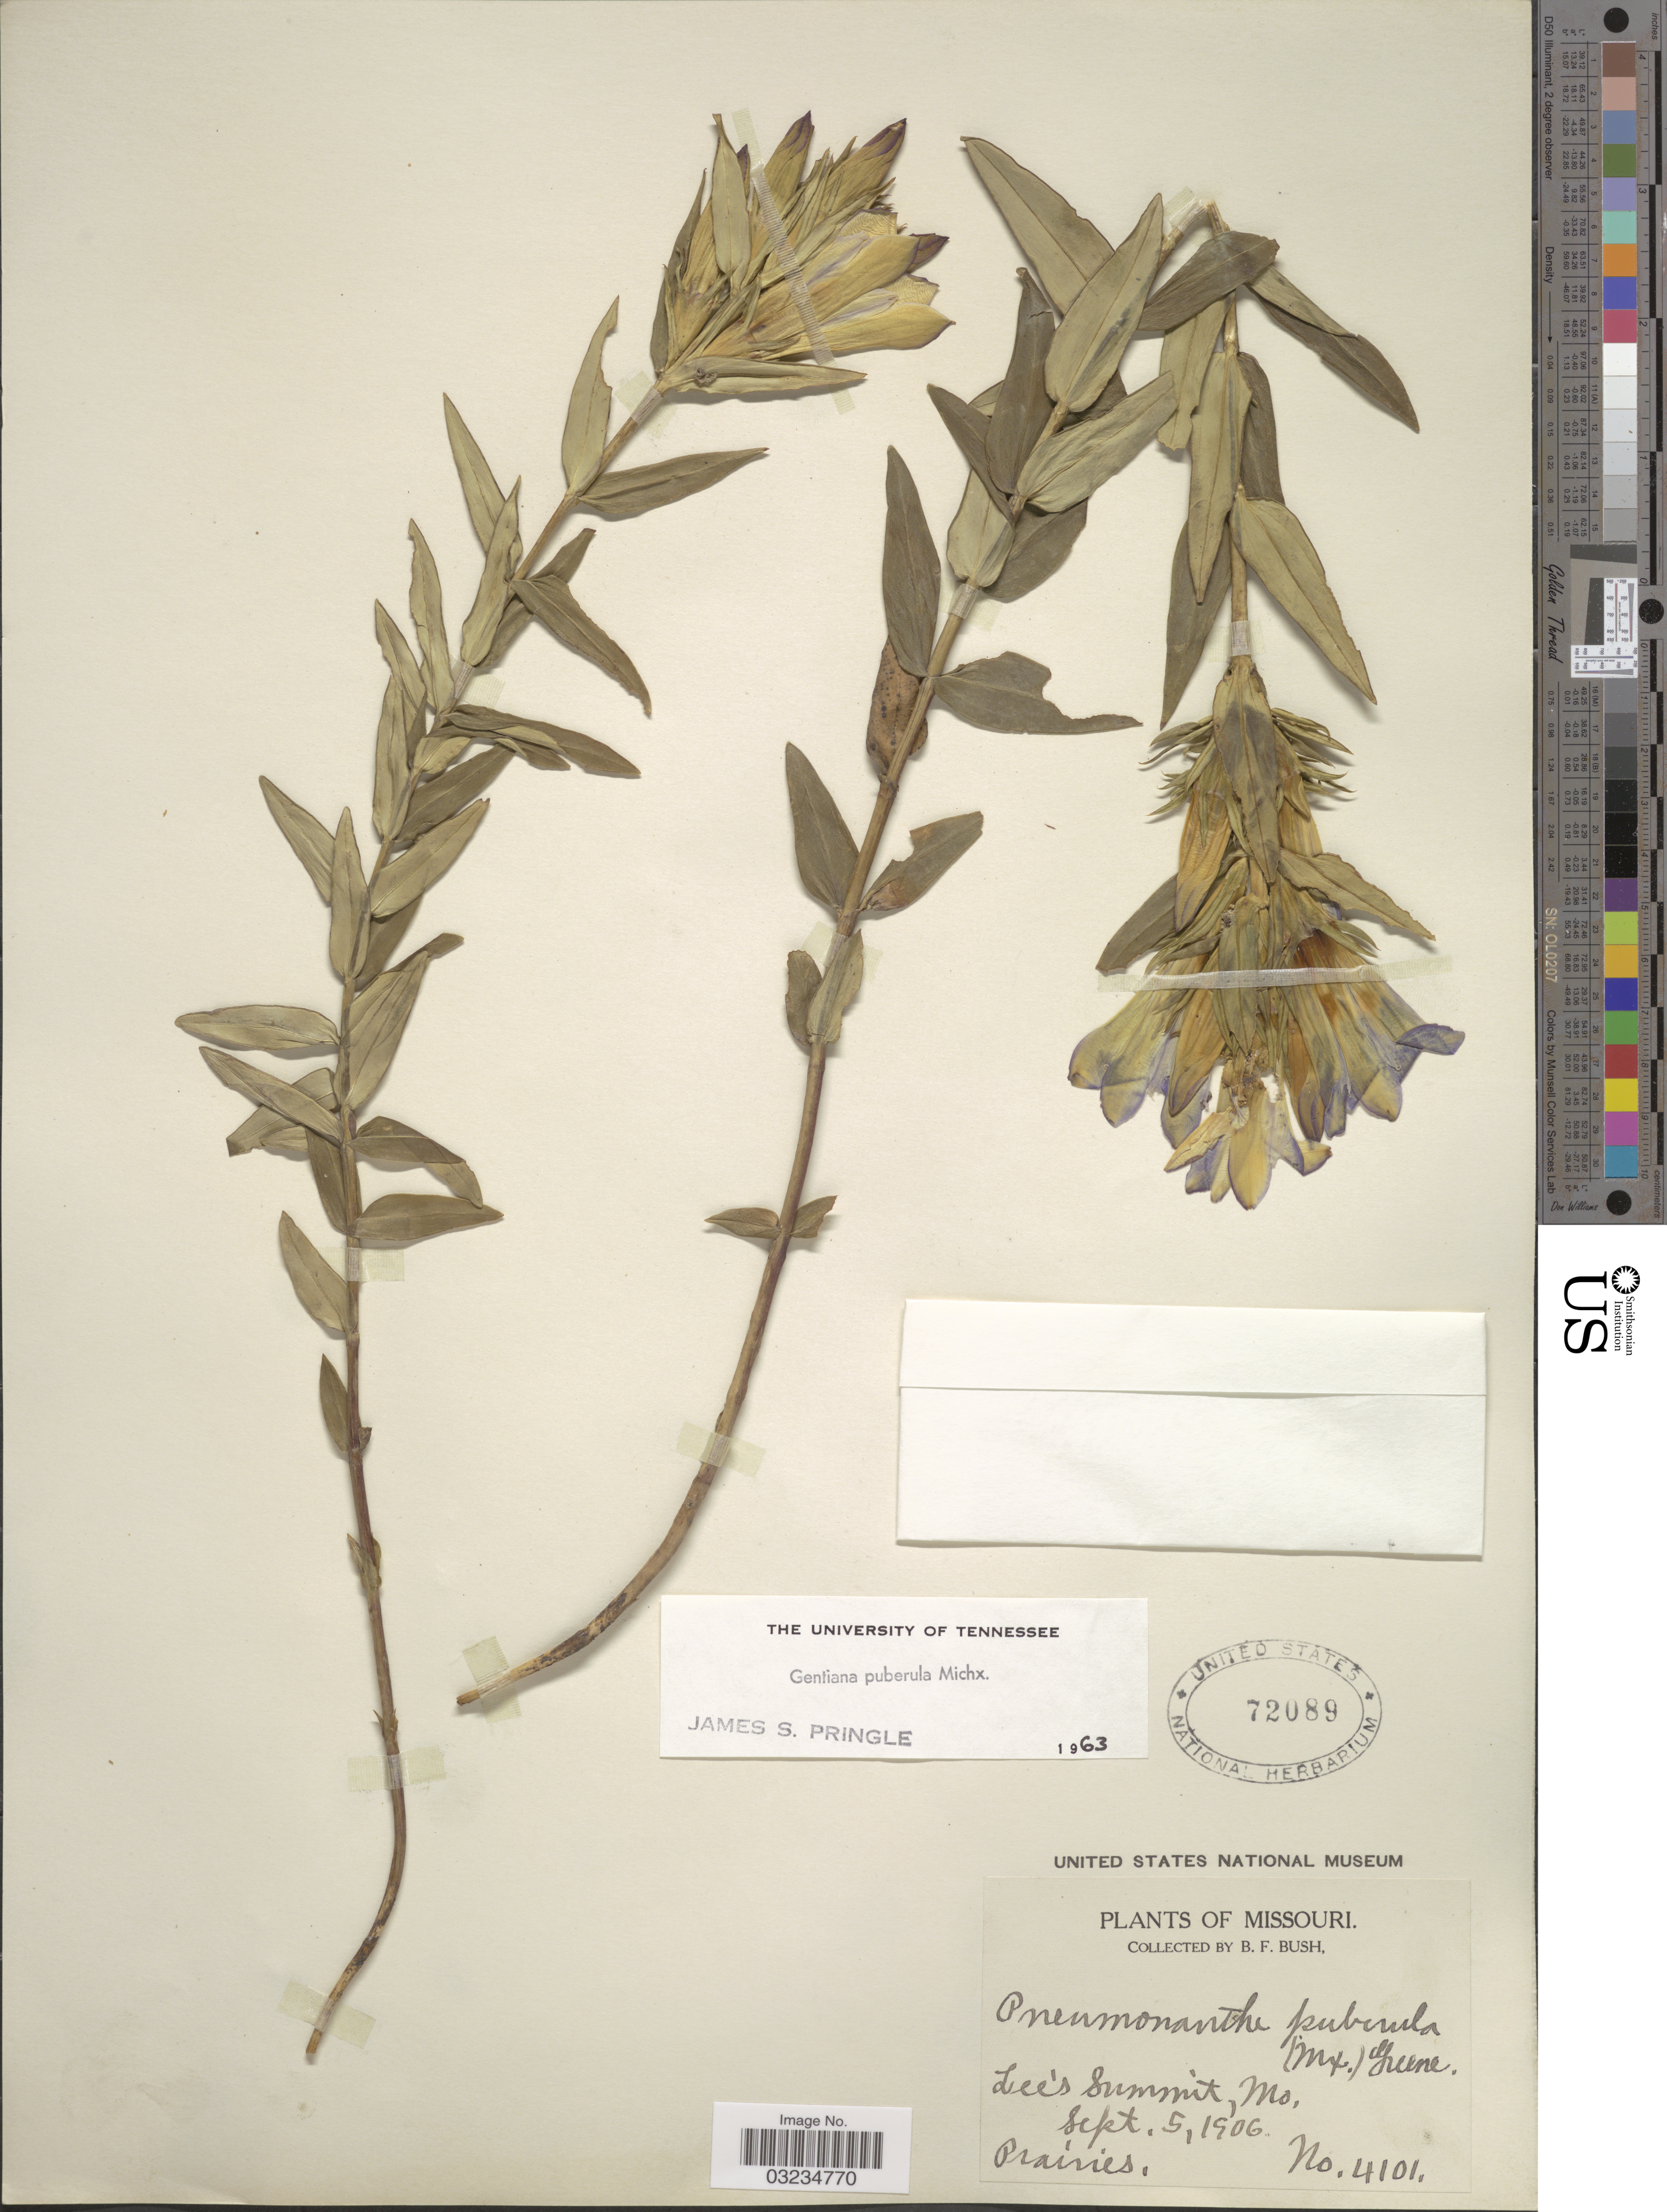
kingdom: Plantae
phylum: Tracheophyta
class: Magnoliopsida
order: Gentianales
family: Gentianaceae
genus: Gentiana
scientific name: Gentiana puberula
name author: Michx.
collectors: B. F. Bush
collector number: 4101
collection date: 1906-09-05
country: United States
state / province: Missouri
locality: Lee's Summit.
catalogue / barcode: US 72089